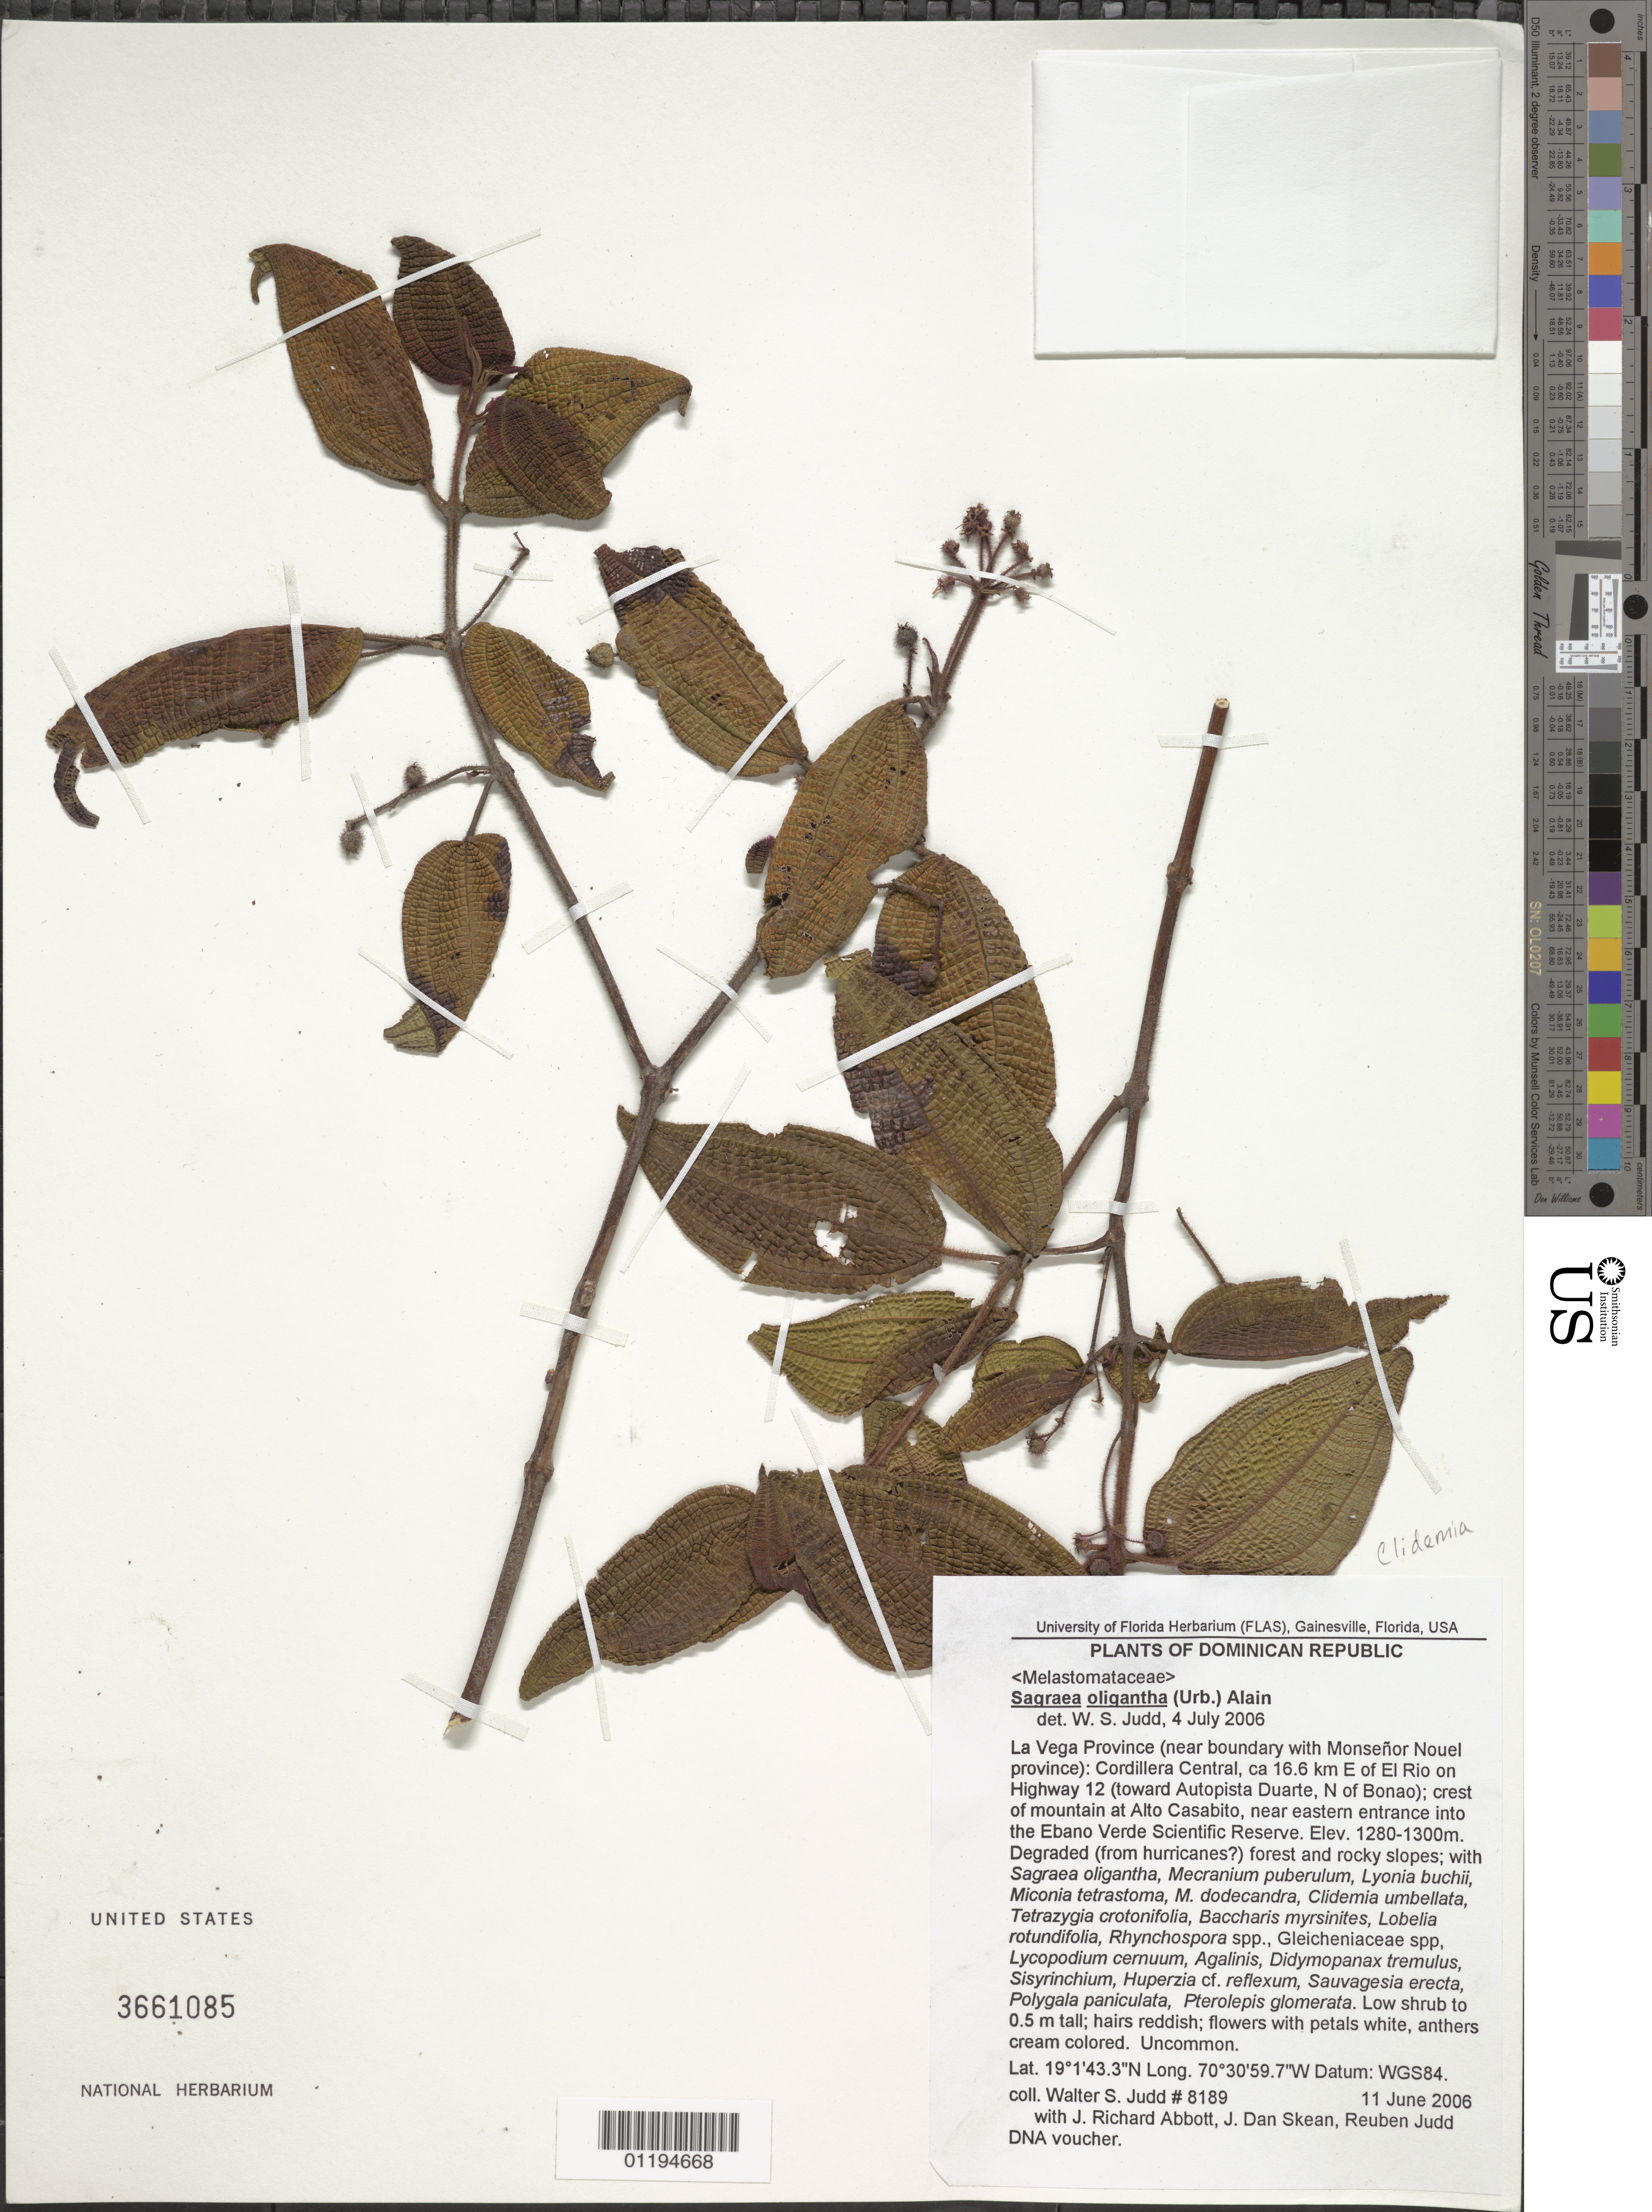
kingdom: Plantae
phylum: Tracheophyta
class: Magnoliopsida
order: Myrtales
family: Melastomataceae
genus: Sagraea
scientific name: Sagraea oligantha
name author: (Urb.) Alain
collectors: W. S. Judd, J. R. Abbott, J. Skean & R. Judd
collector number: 8189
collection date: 2006-06-11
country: Dominican Republic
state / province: La Vega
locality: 16.6km E of El Rio on Highway 12 toward Autopista Duarte, N of Bonao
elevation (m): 1280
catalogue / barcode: US 3661085